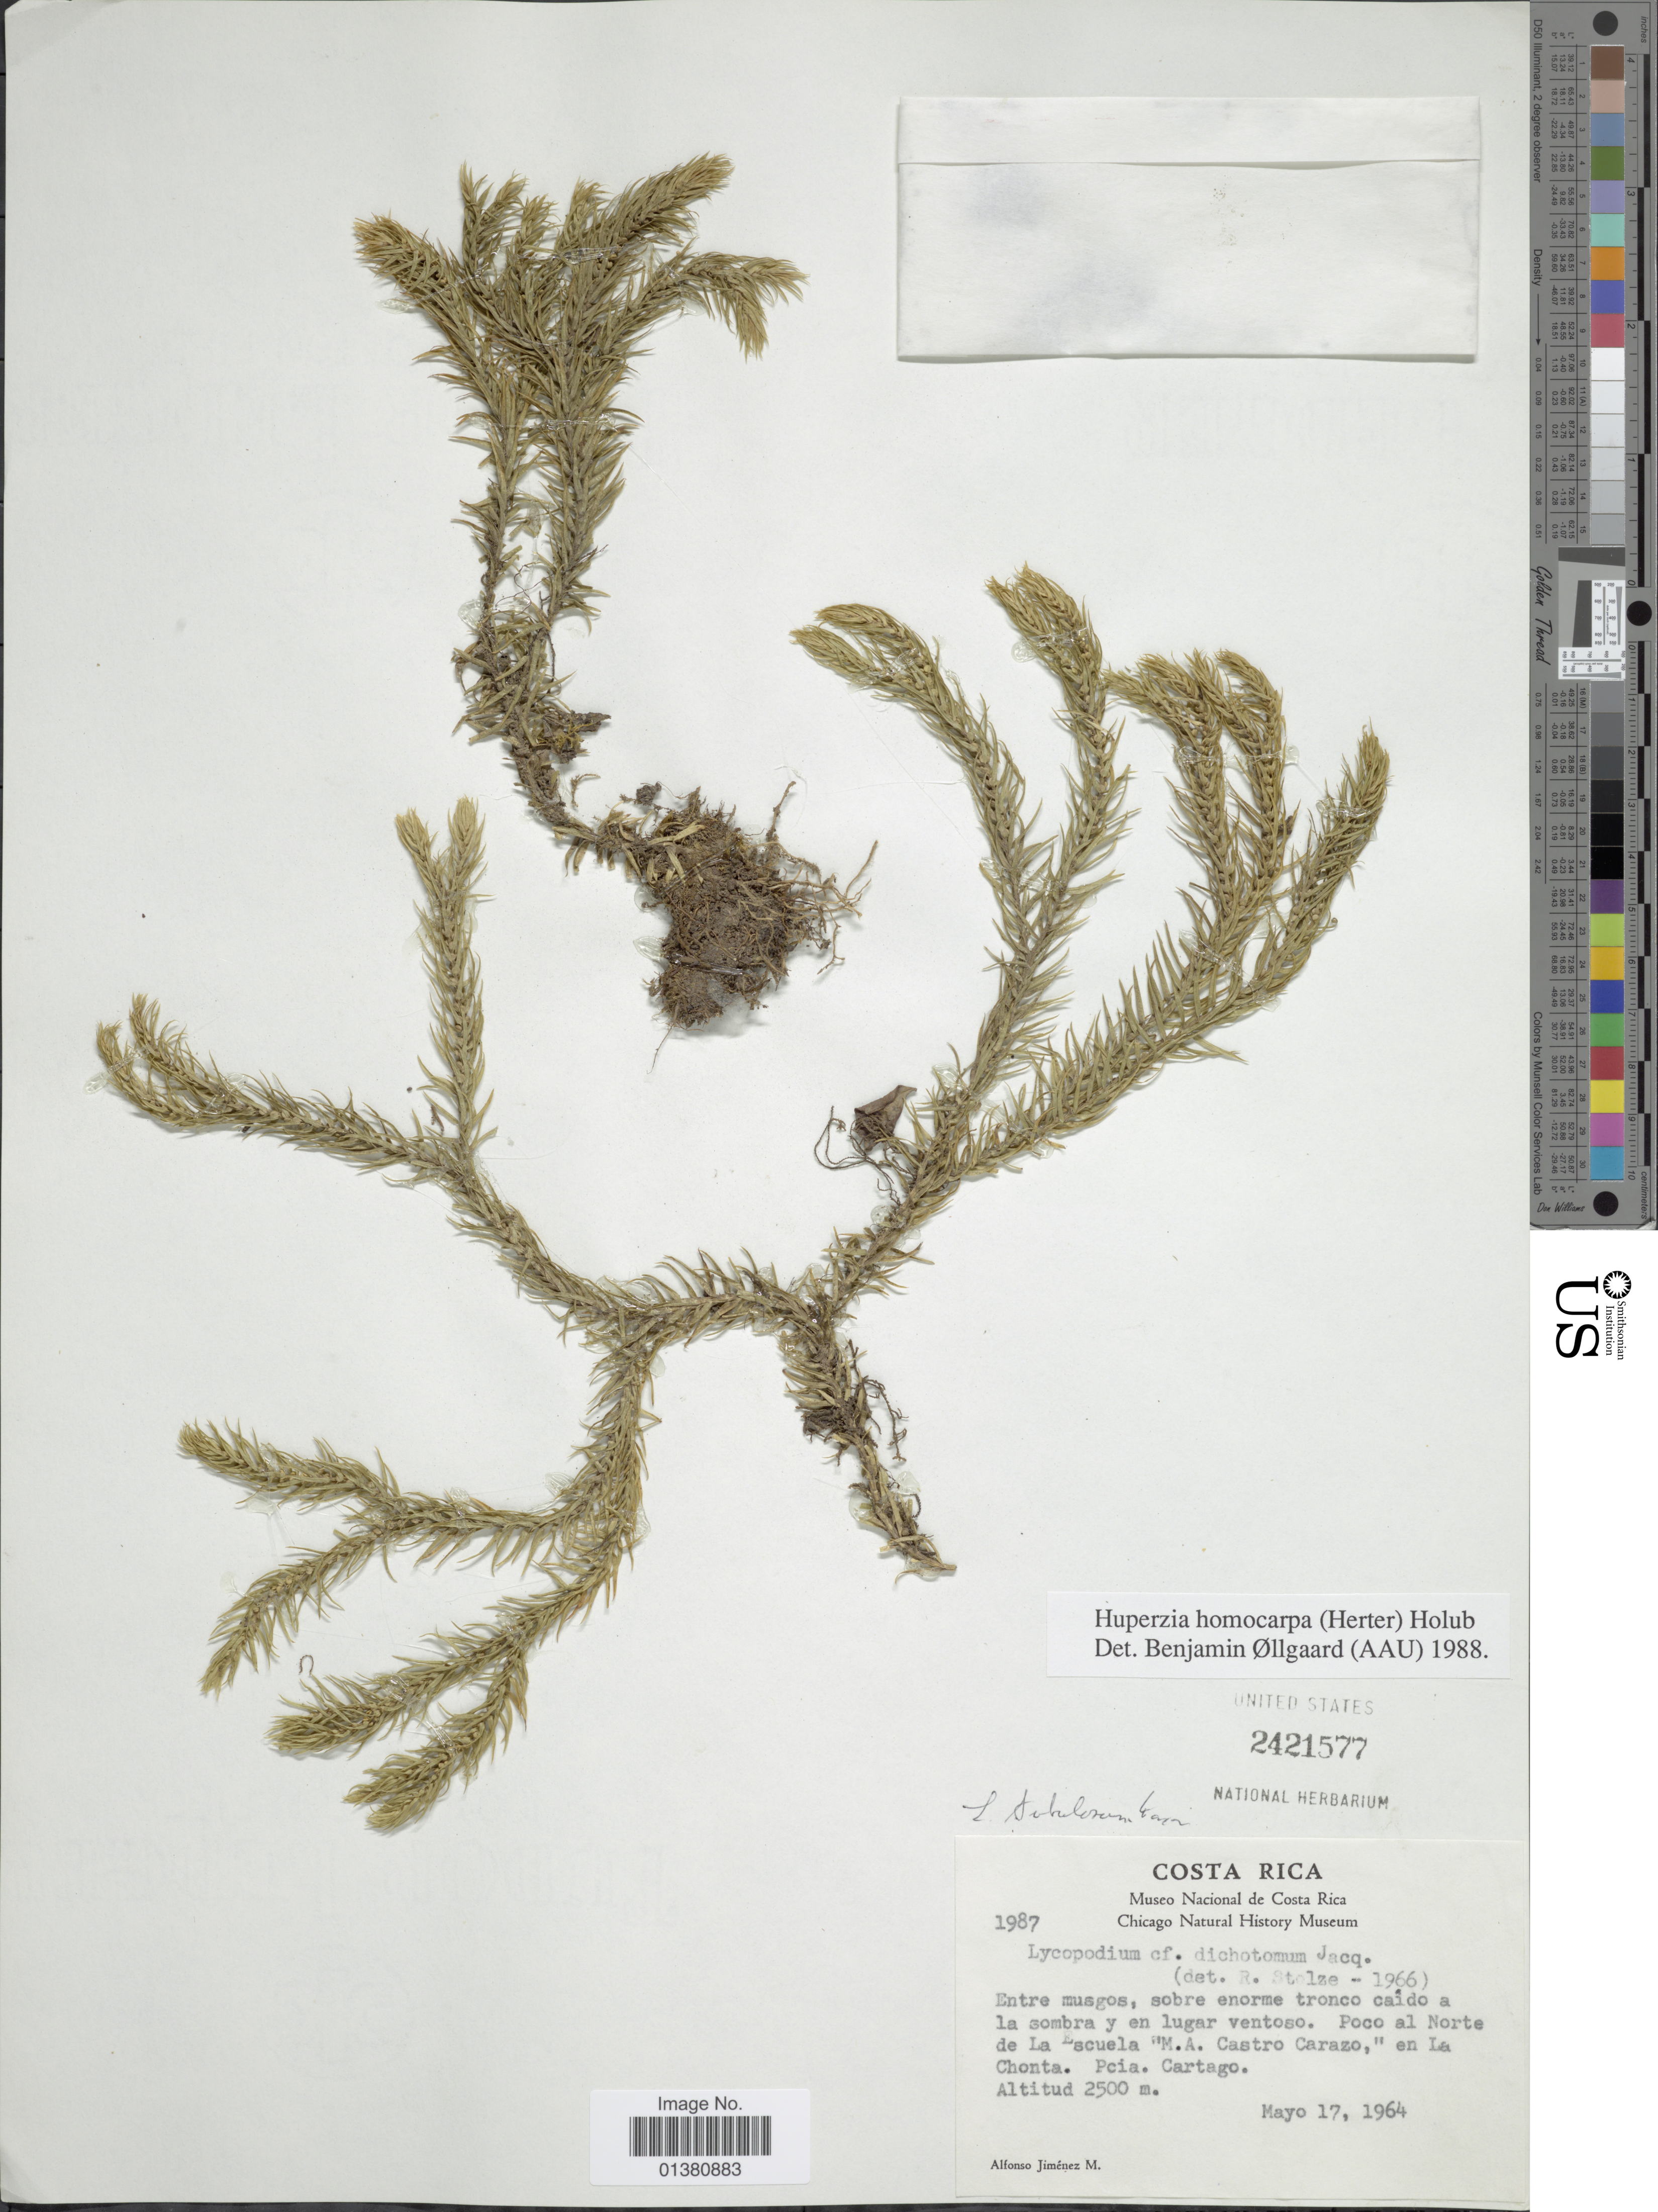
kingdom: Plantae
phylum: Tracheophyta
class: Lycopodiopsida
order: Lycopodiales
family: Lycopodiaceae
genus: Phlegmariurus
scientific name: Phlegmariurus homocarpus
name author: (Herter) B. Øllg.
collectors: A. Jimenez M.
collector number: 1987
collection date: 1964-05-17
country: Costa Rica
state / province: Cartago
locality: Poco al Norte de la Escuela 'M.A. Castro Carazo,' en La Chonta. Pcia.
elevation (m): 2500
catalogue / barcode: US 2421577